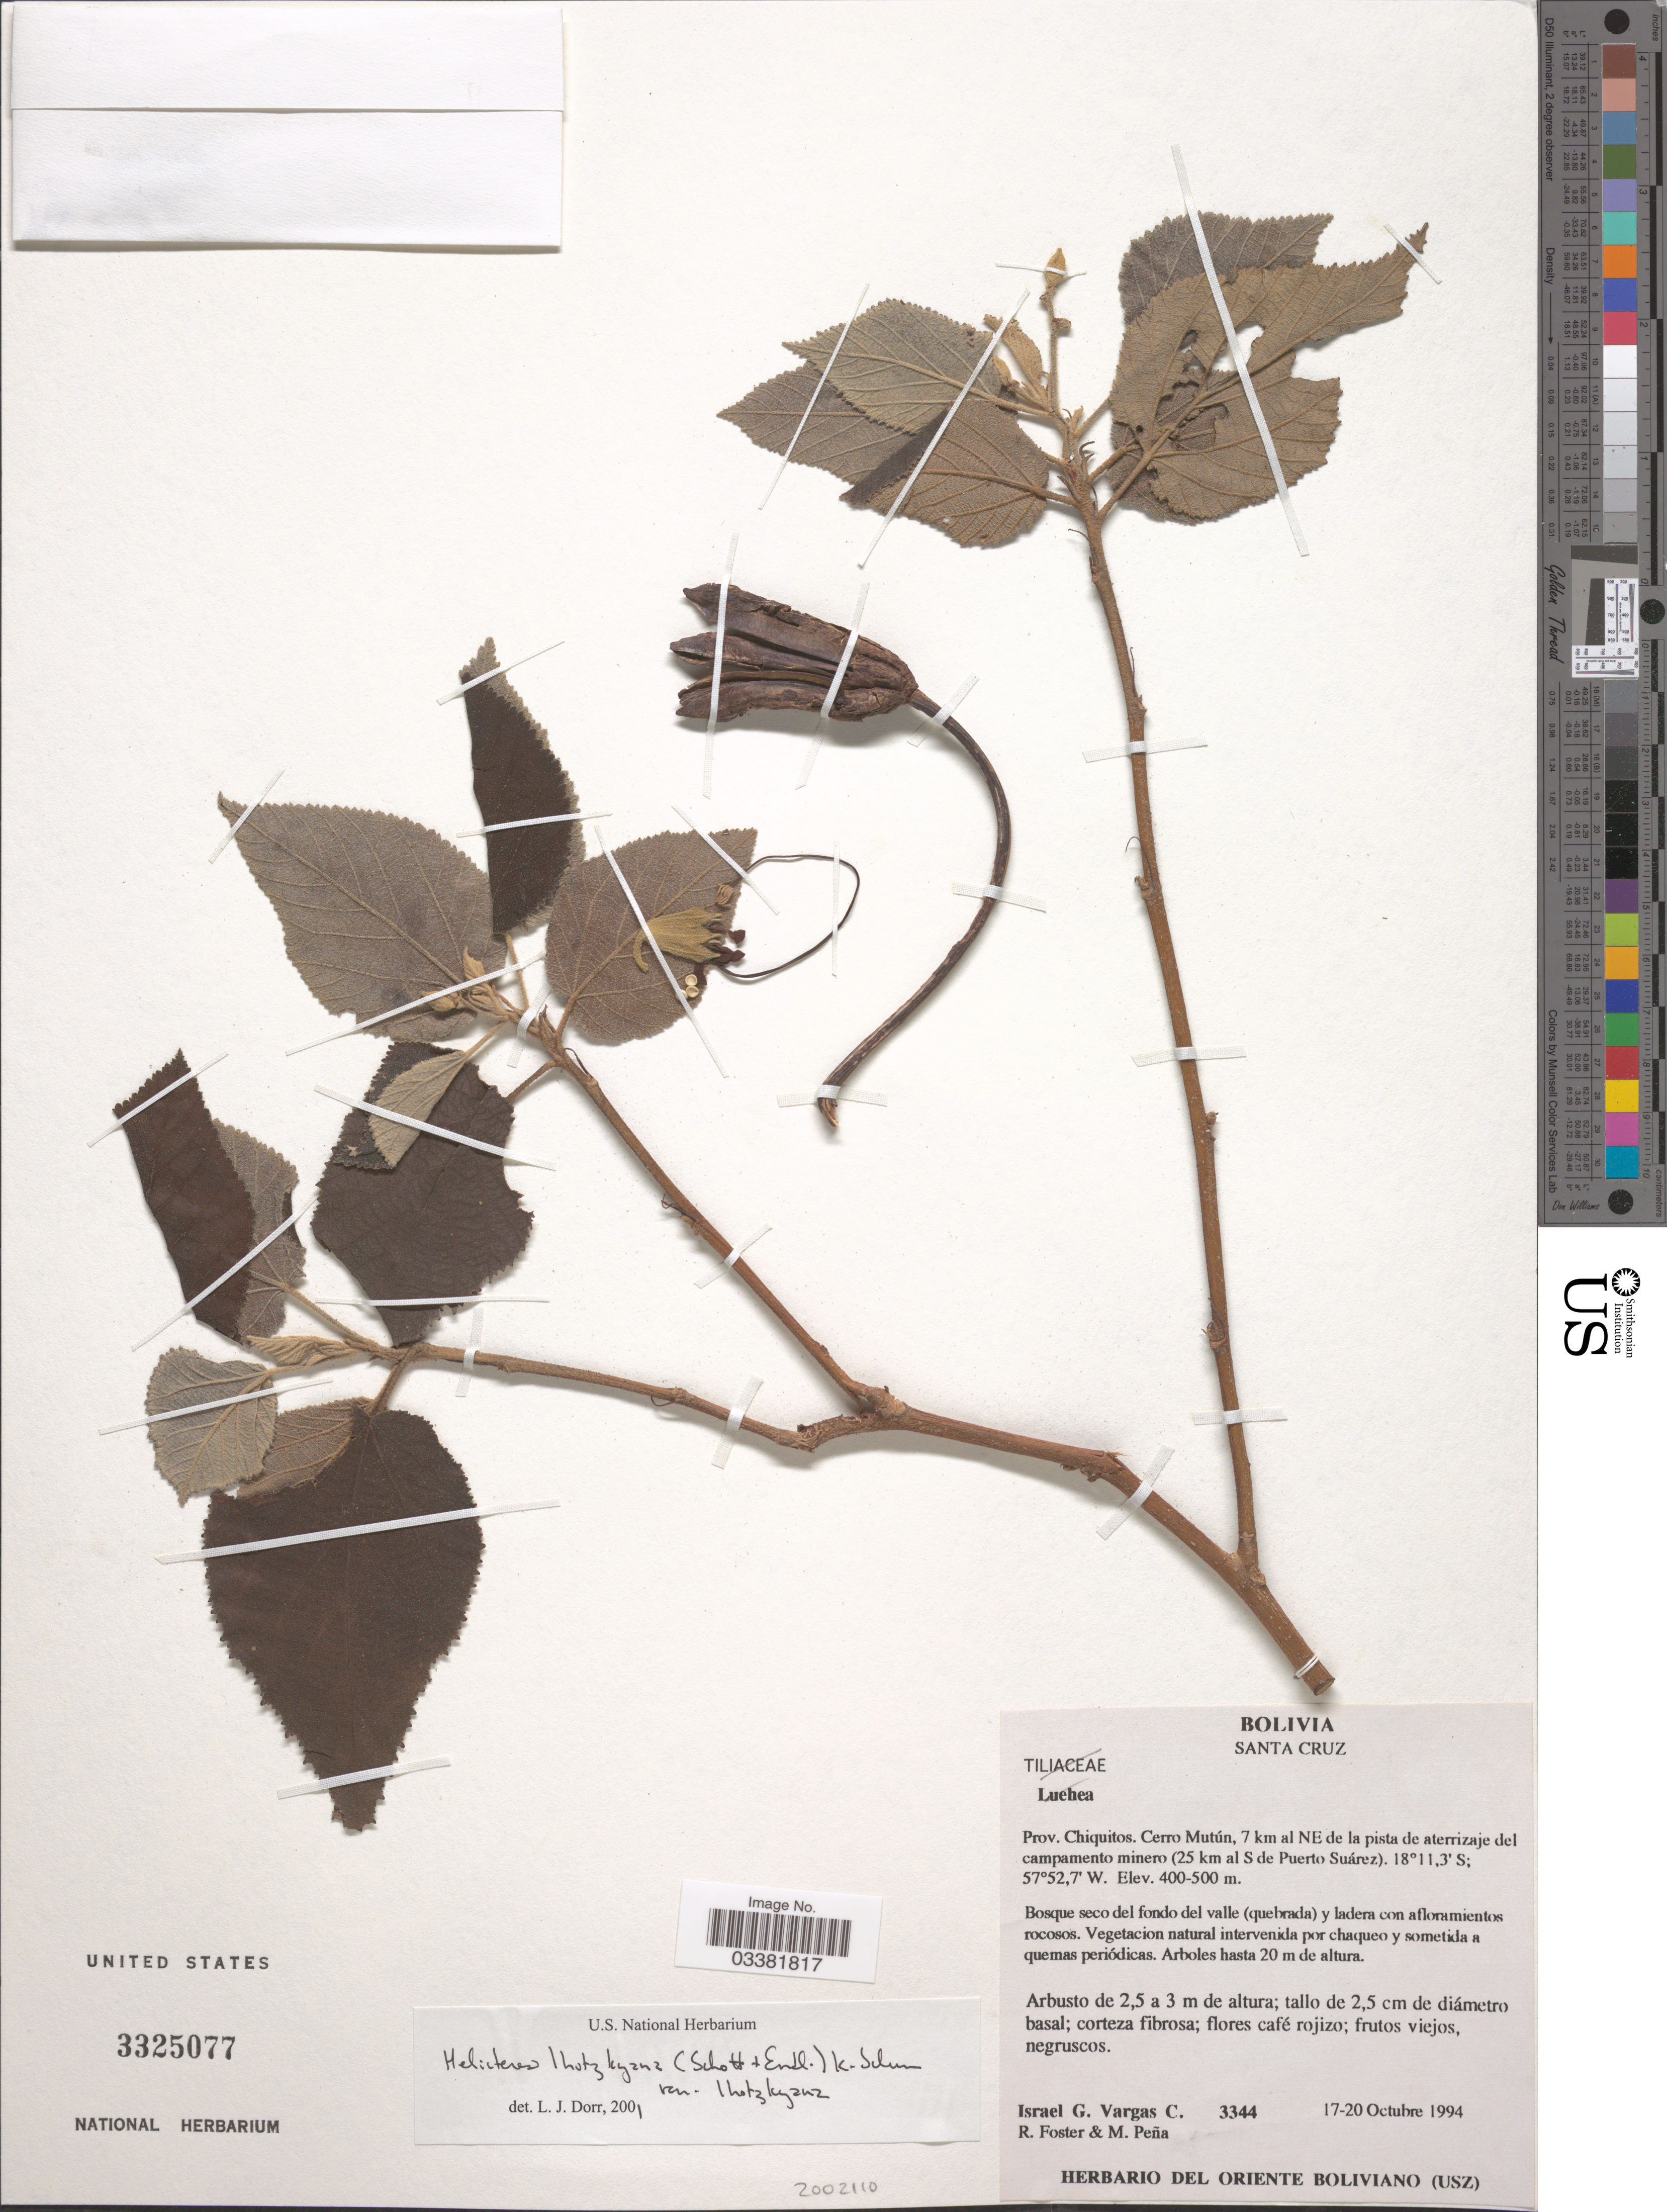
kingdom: Plantae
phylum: Tracheophyta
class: Magnoliopsida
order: Malvales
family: Malvaceae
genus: Helicteres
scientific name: Helicteres lhotzkyana var. lhotzkyana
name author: K. Schum.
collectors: I. Vargas, R. Foster & M. Peña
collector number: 3344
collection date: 1994-10-17/1994-10-20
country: Bolivia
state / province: Santa Cruz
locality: Prov. Chiquitos. Cerro Mutún, 7 km al NE de la piste de aterrizaje del campamento minero (25 km al S de Puerto Suárez).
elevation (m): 400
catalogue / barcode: US 3325077